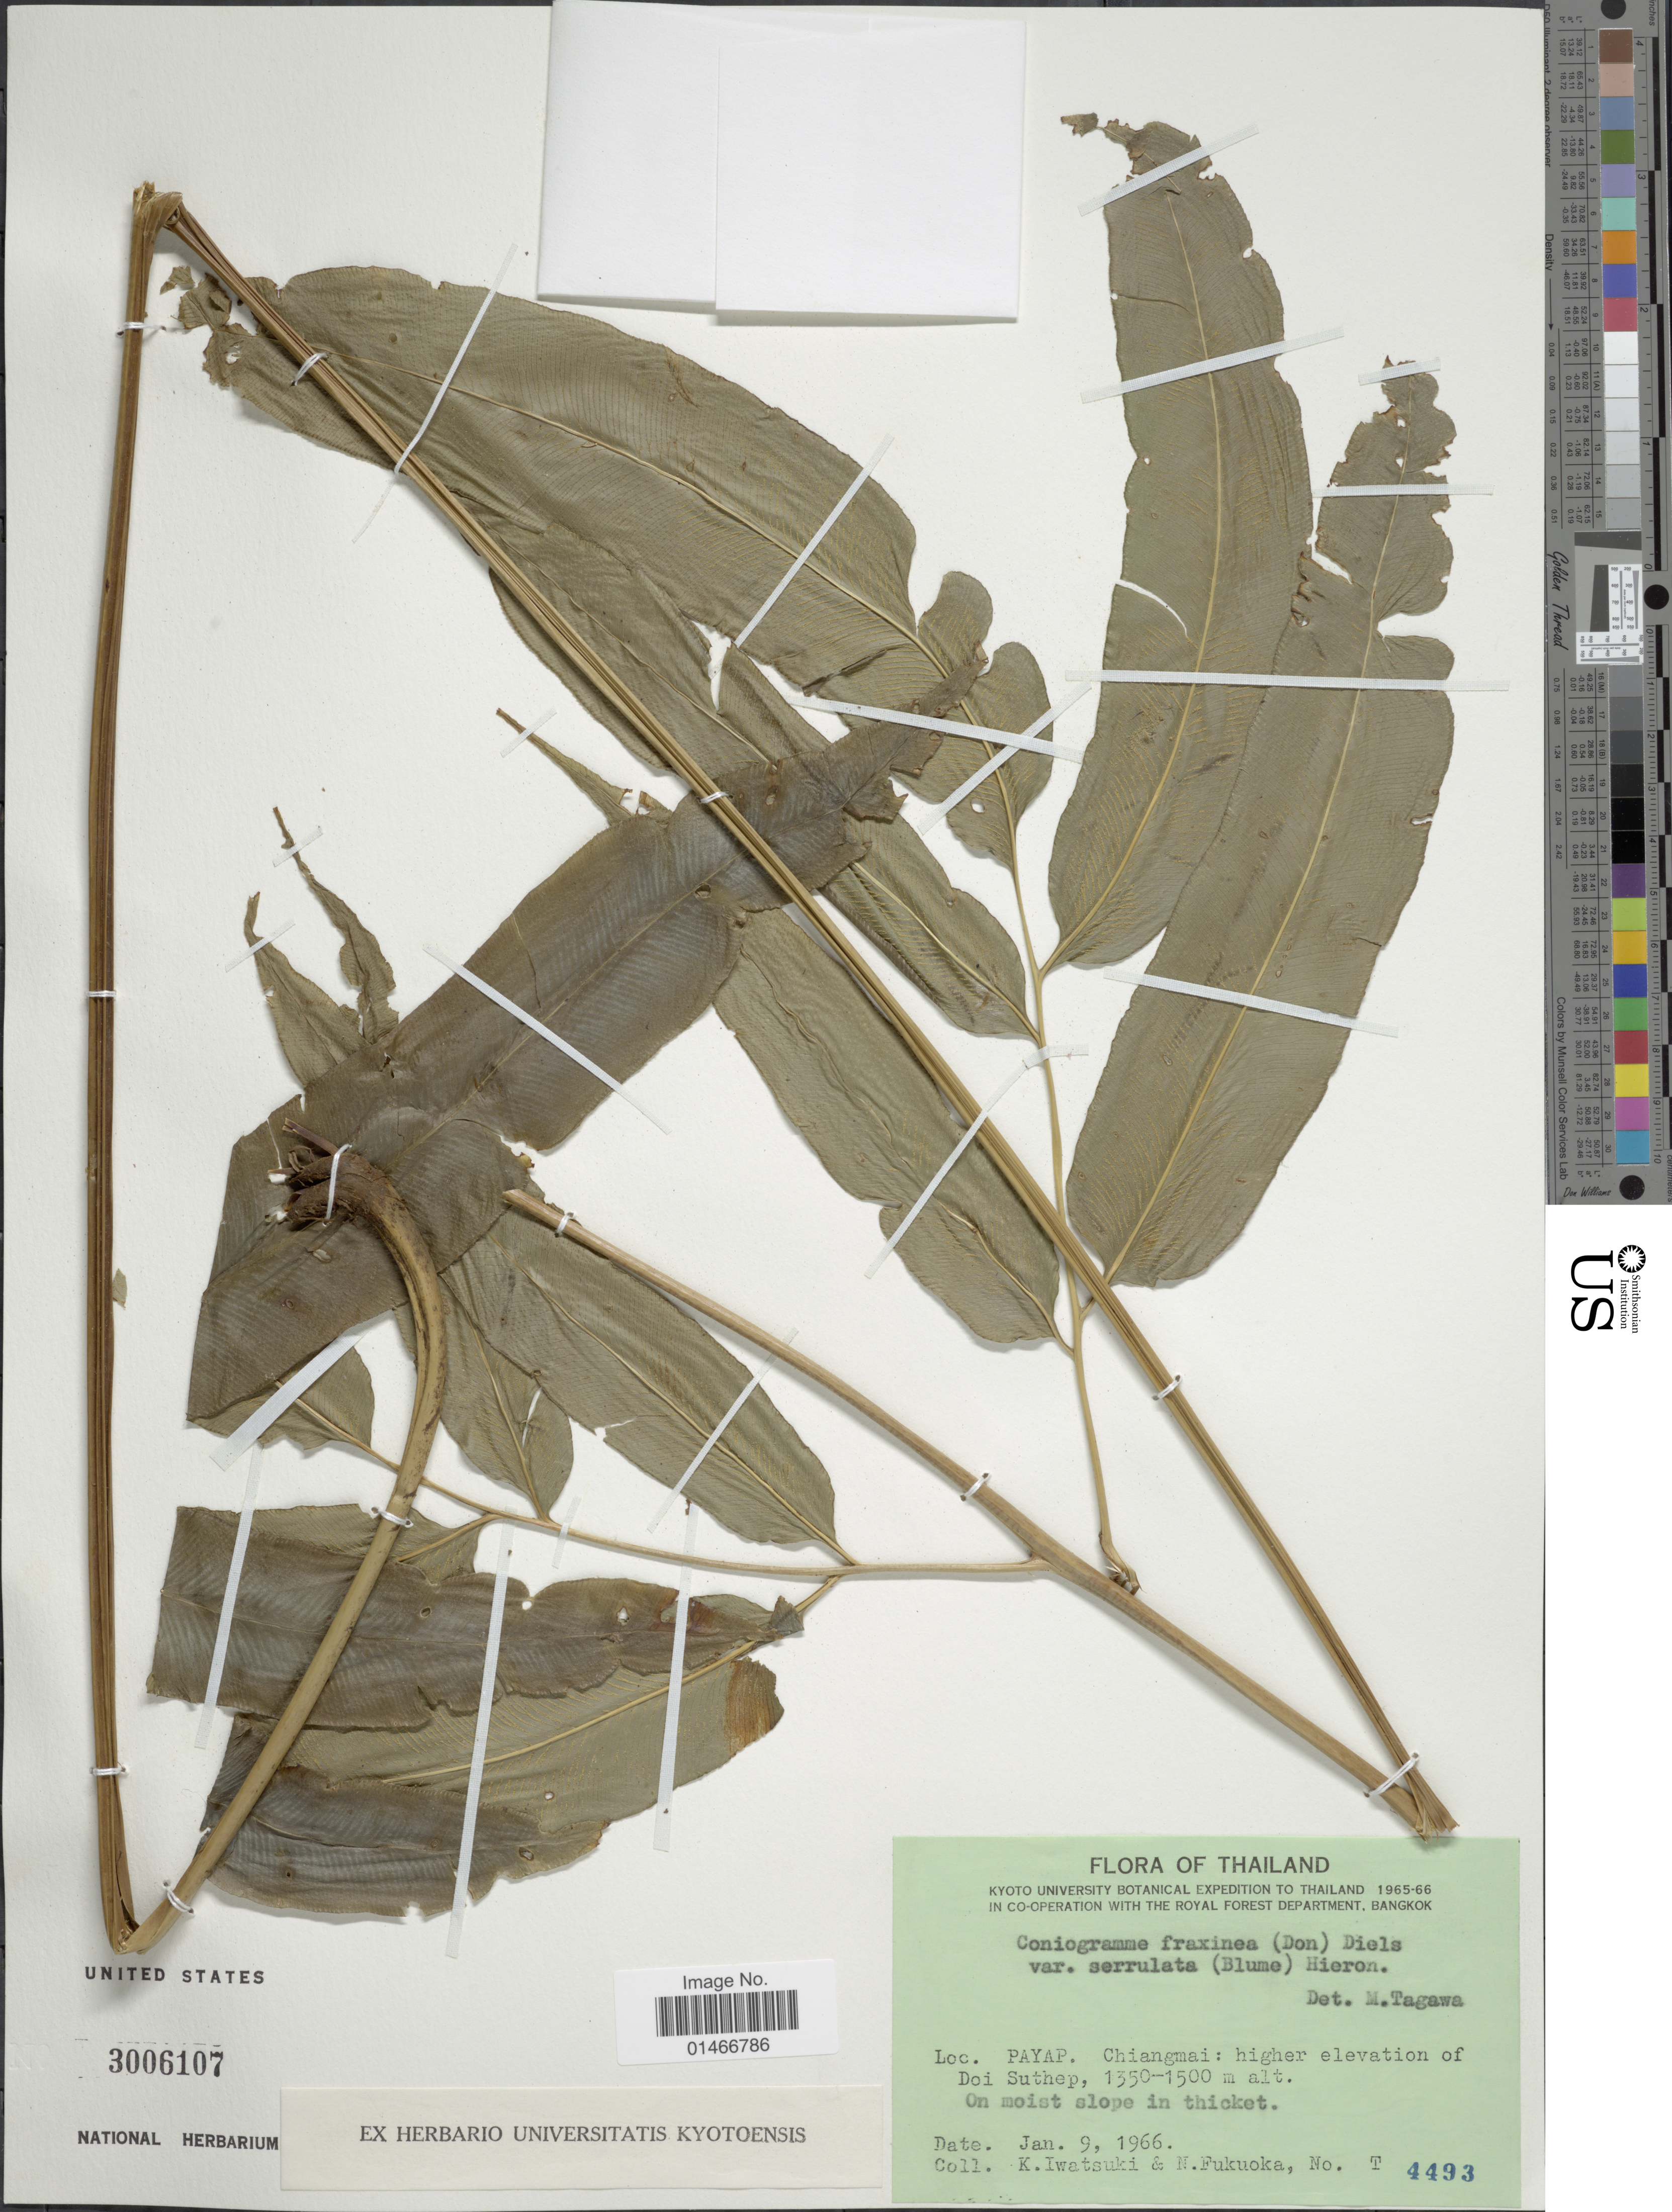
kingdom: Plantae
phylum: Tracheophyta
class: Polypodiopsida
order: Polypodiales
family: Pteridaceae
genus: Coniogramme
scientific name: Coniogramme fraxinea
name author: (D. Don) Diels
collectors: K. Iwatsuki & N. Fukuoka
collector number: T4493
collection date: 1966-01-09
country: Thailand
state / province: Chiang Mai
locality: Payap. Chiangmai: higher elevation of Doi Suthep.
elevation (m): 1350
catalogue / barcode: US 3006107